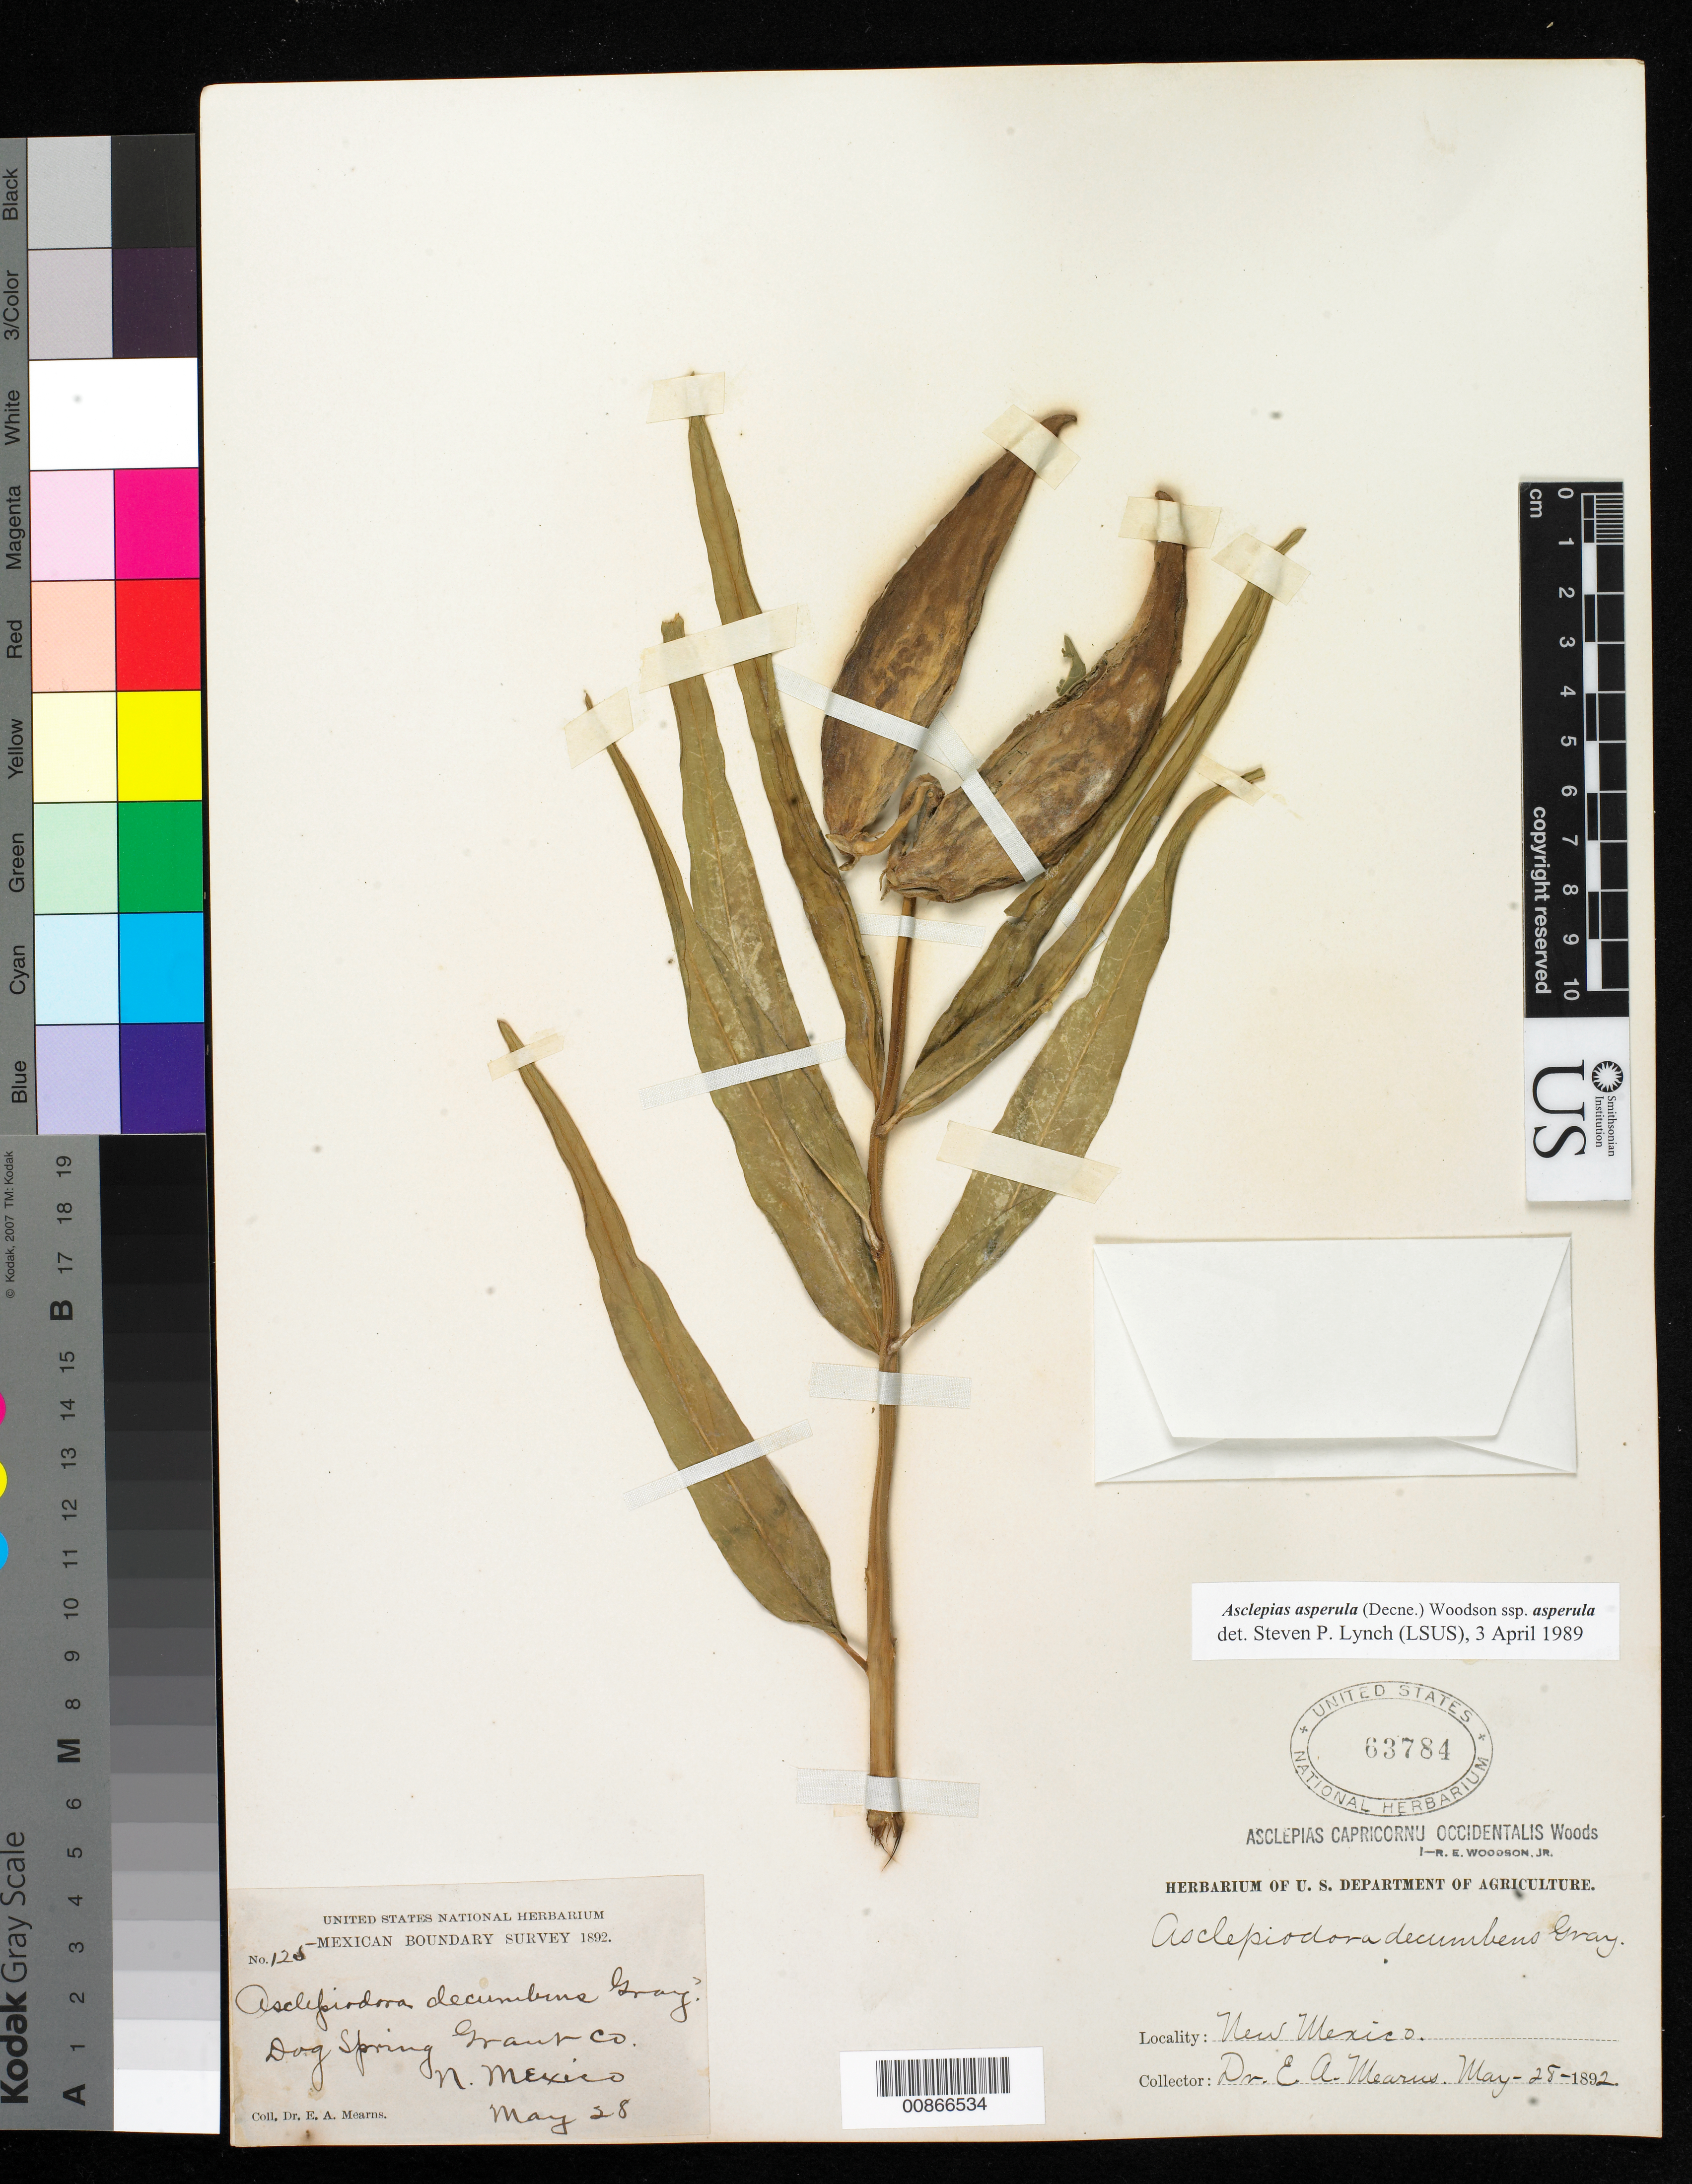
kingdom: Plantae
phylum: Tracheophyta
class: Magnoliopsida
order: Gentianales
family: Apocynaceae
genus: Asclepias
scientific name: Asclepias asperula subsp. asperula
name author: (Decne.) Woodson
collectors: E. A. Mearns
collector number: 125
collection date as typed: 28 May 1892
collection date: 1892-05-28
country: United States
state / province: New Mexico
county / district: Grant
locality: Dog Spring, Grant County, New Mexico.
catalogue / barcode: US 63784